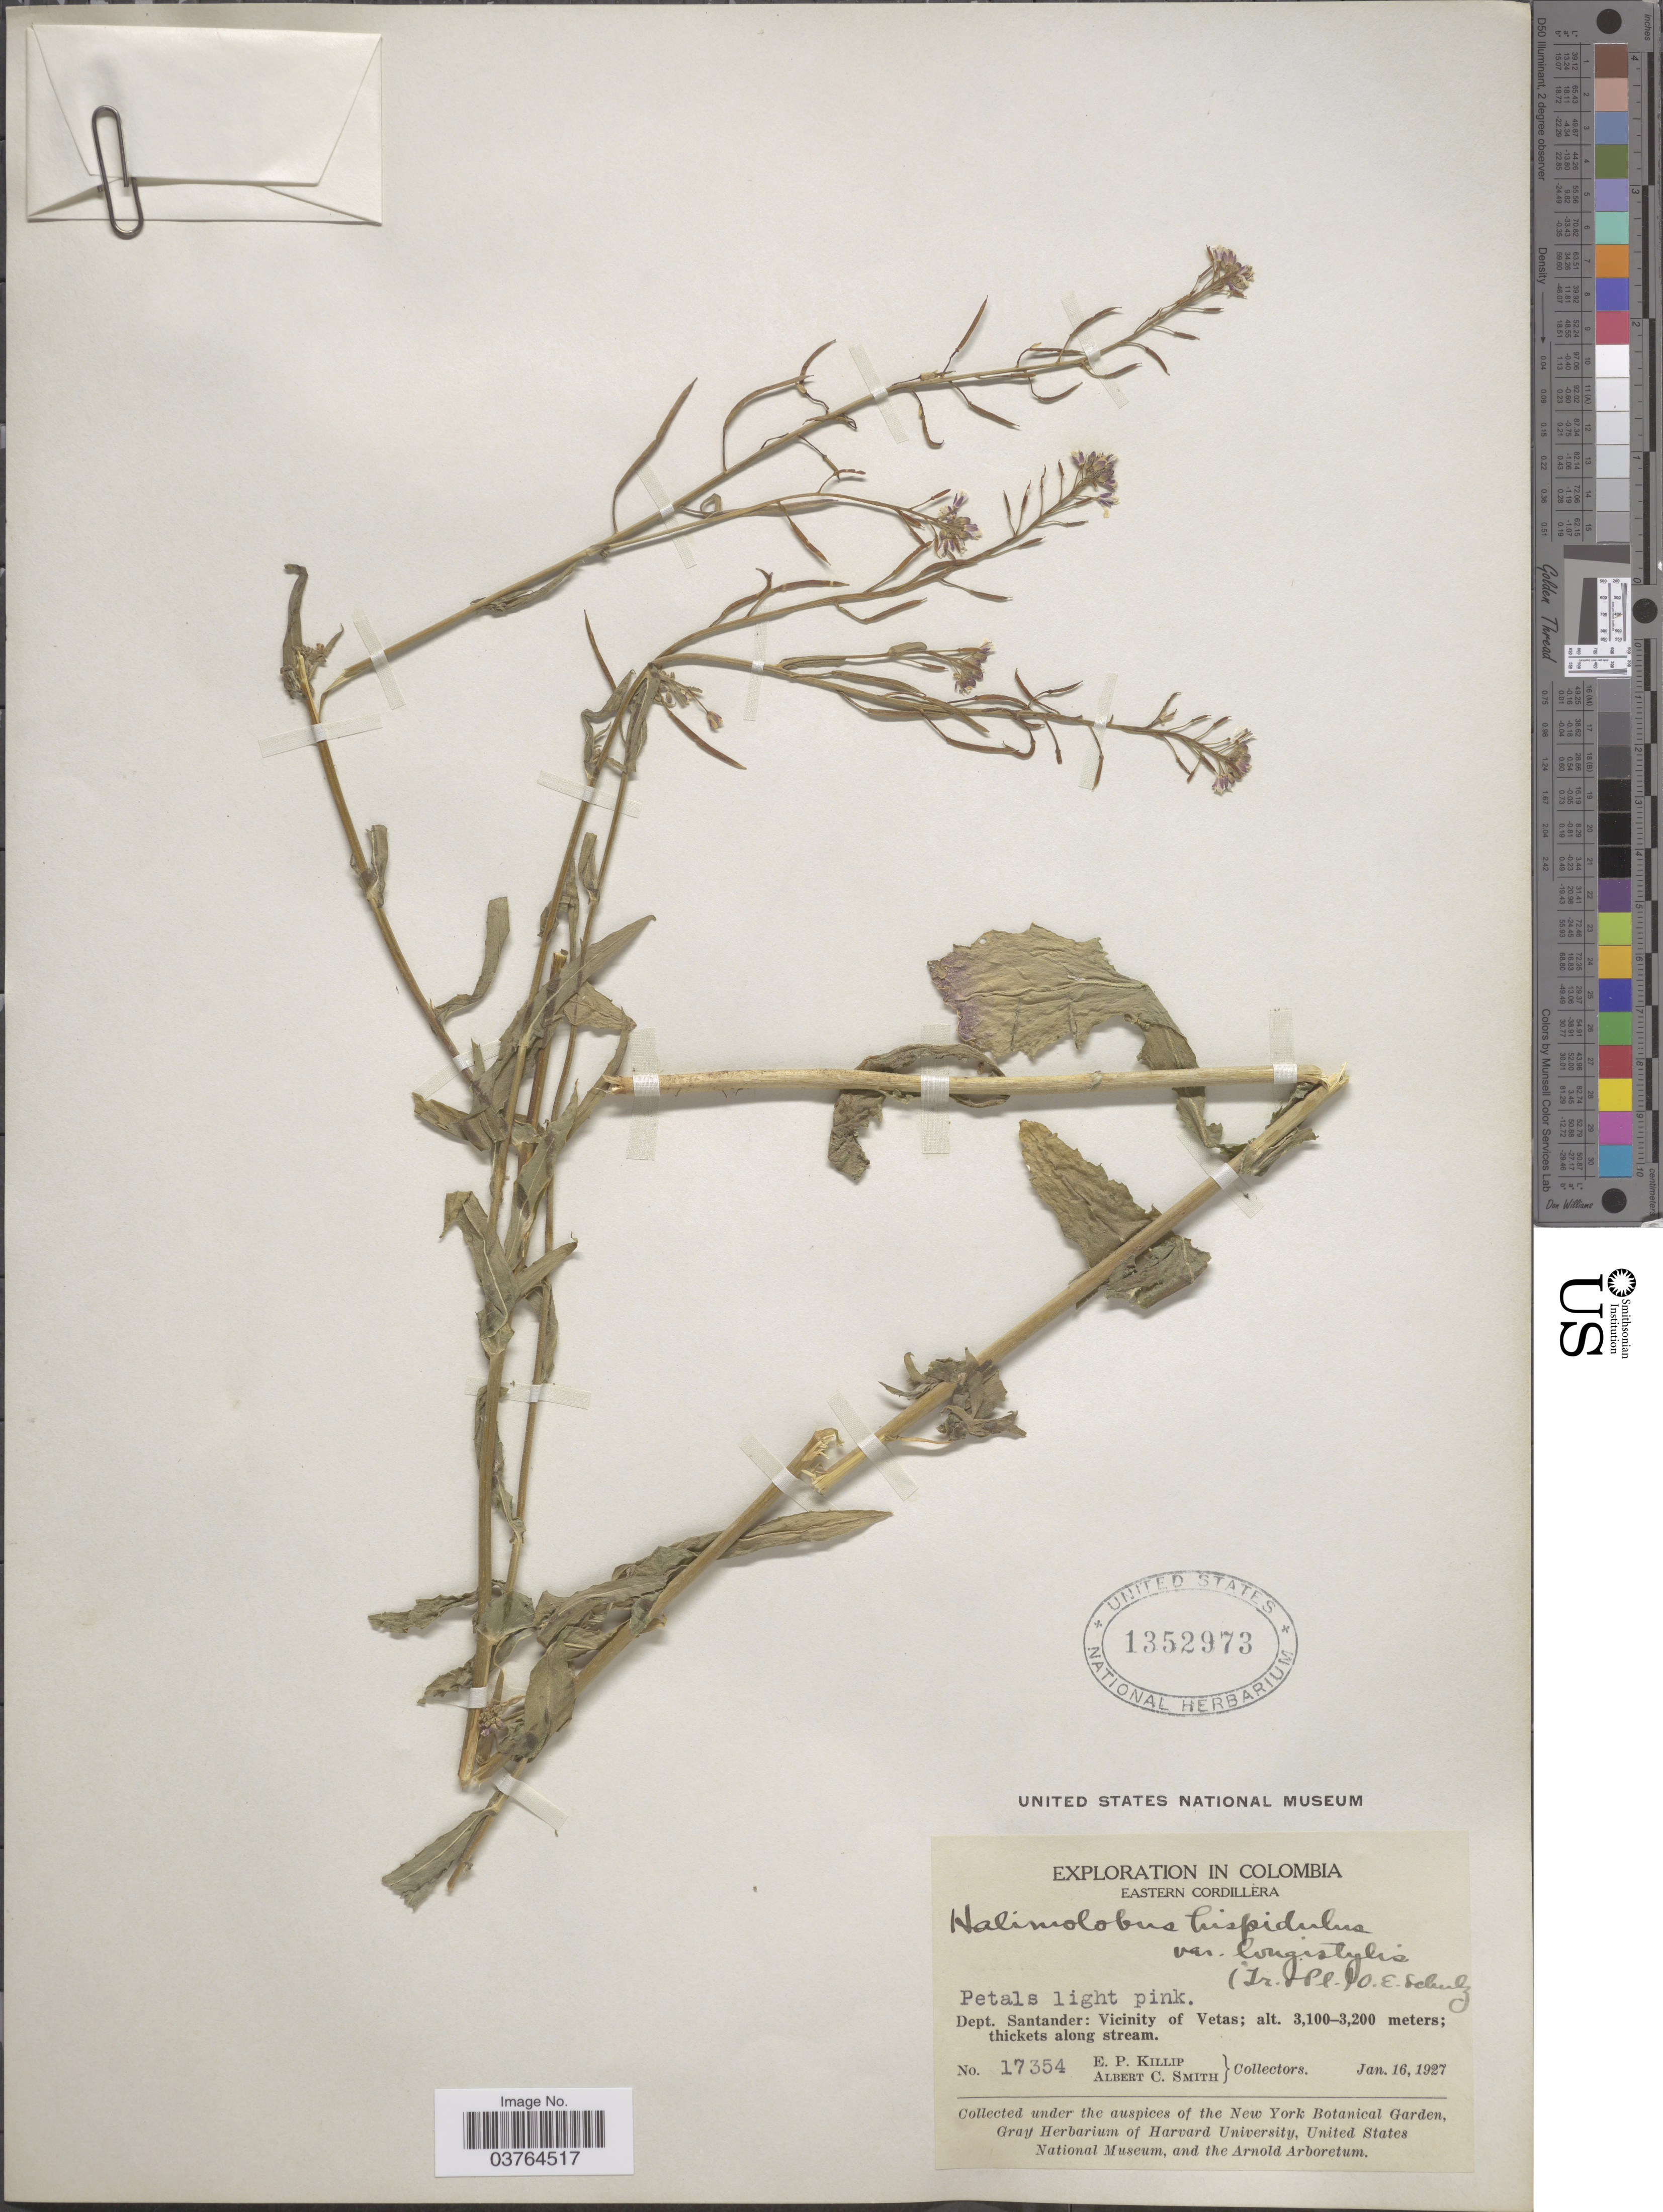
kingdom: Plantae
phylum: Tracheophyta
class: Magnoliopsida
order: Brassicales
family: Brassicaceae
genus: Exhalimolobos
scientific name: Exhalimolobos hispidulus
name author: (DC.) Al-Shehbaz & C.D. Bailey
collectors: E. P. Killip & A. C. Smith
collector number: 17354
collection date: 1927-01-16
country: Colombia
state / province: Santander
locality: Eastern Cordillera. Dept. Santander: Vicinity of Vetas.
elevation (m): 3100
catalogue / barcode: US 1352973